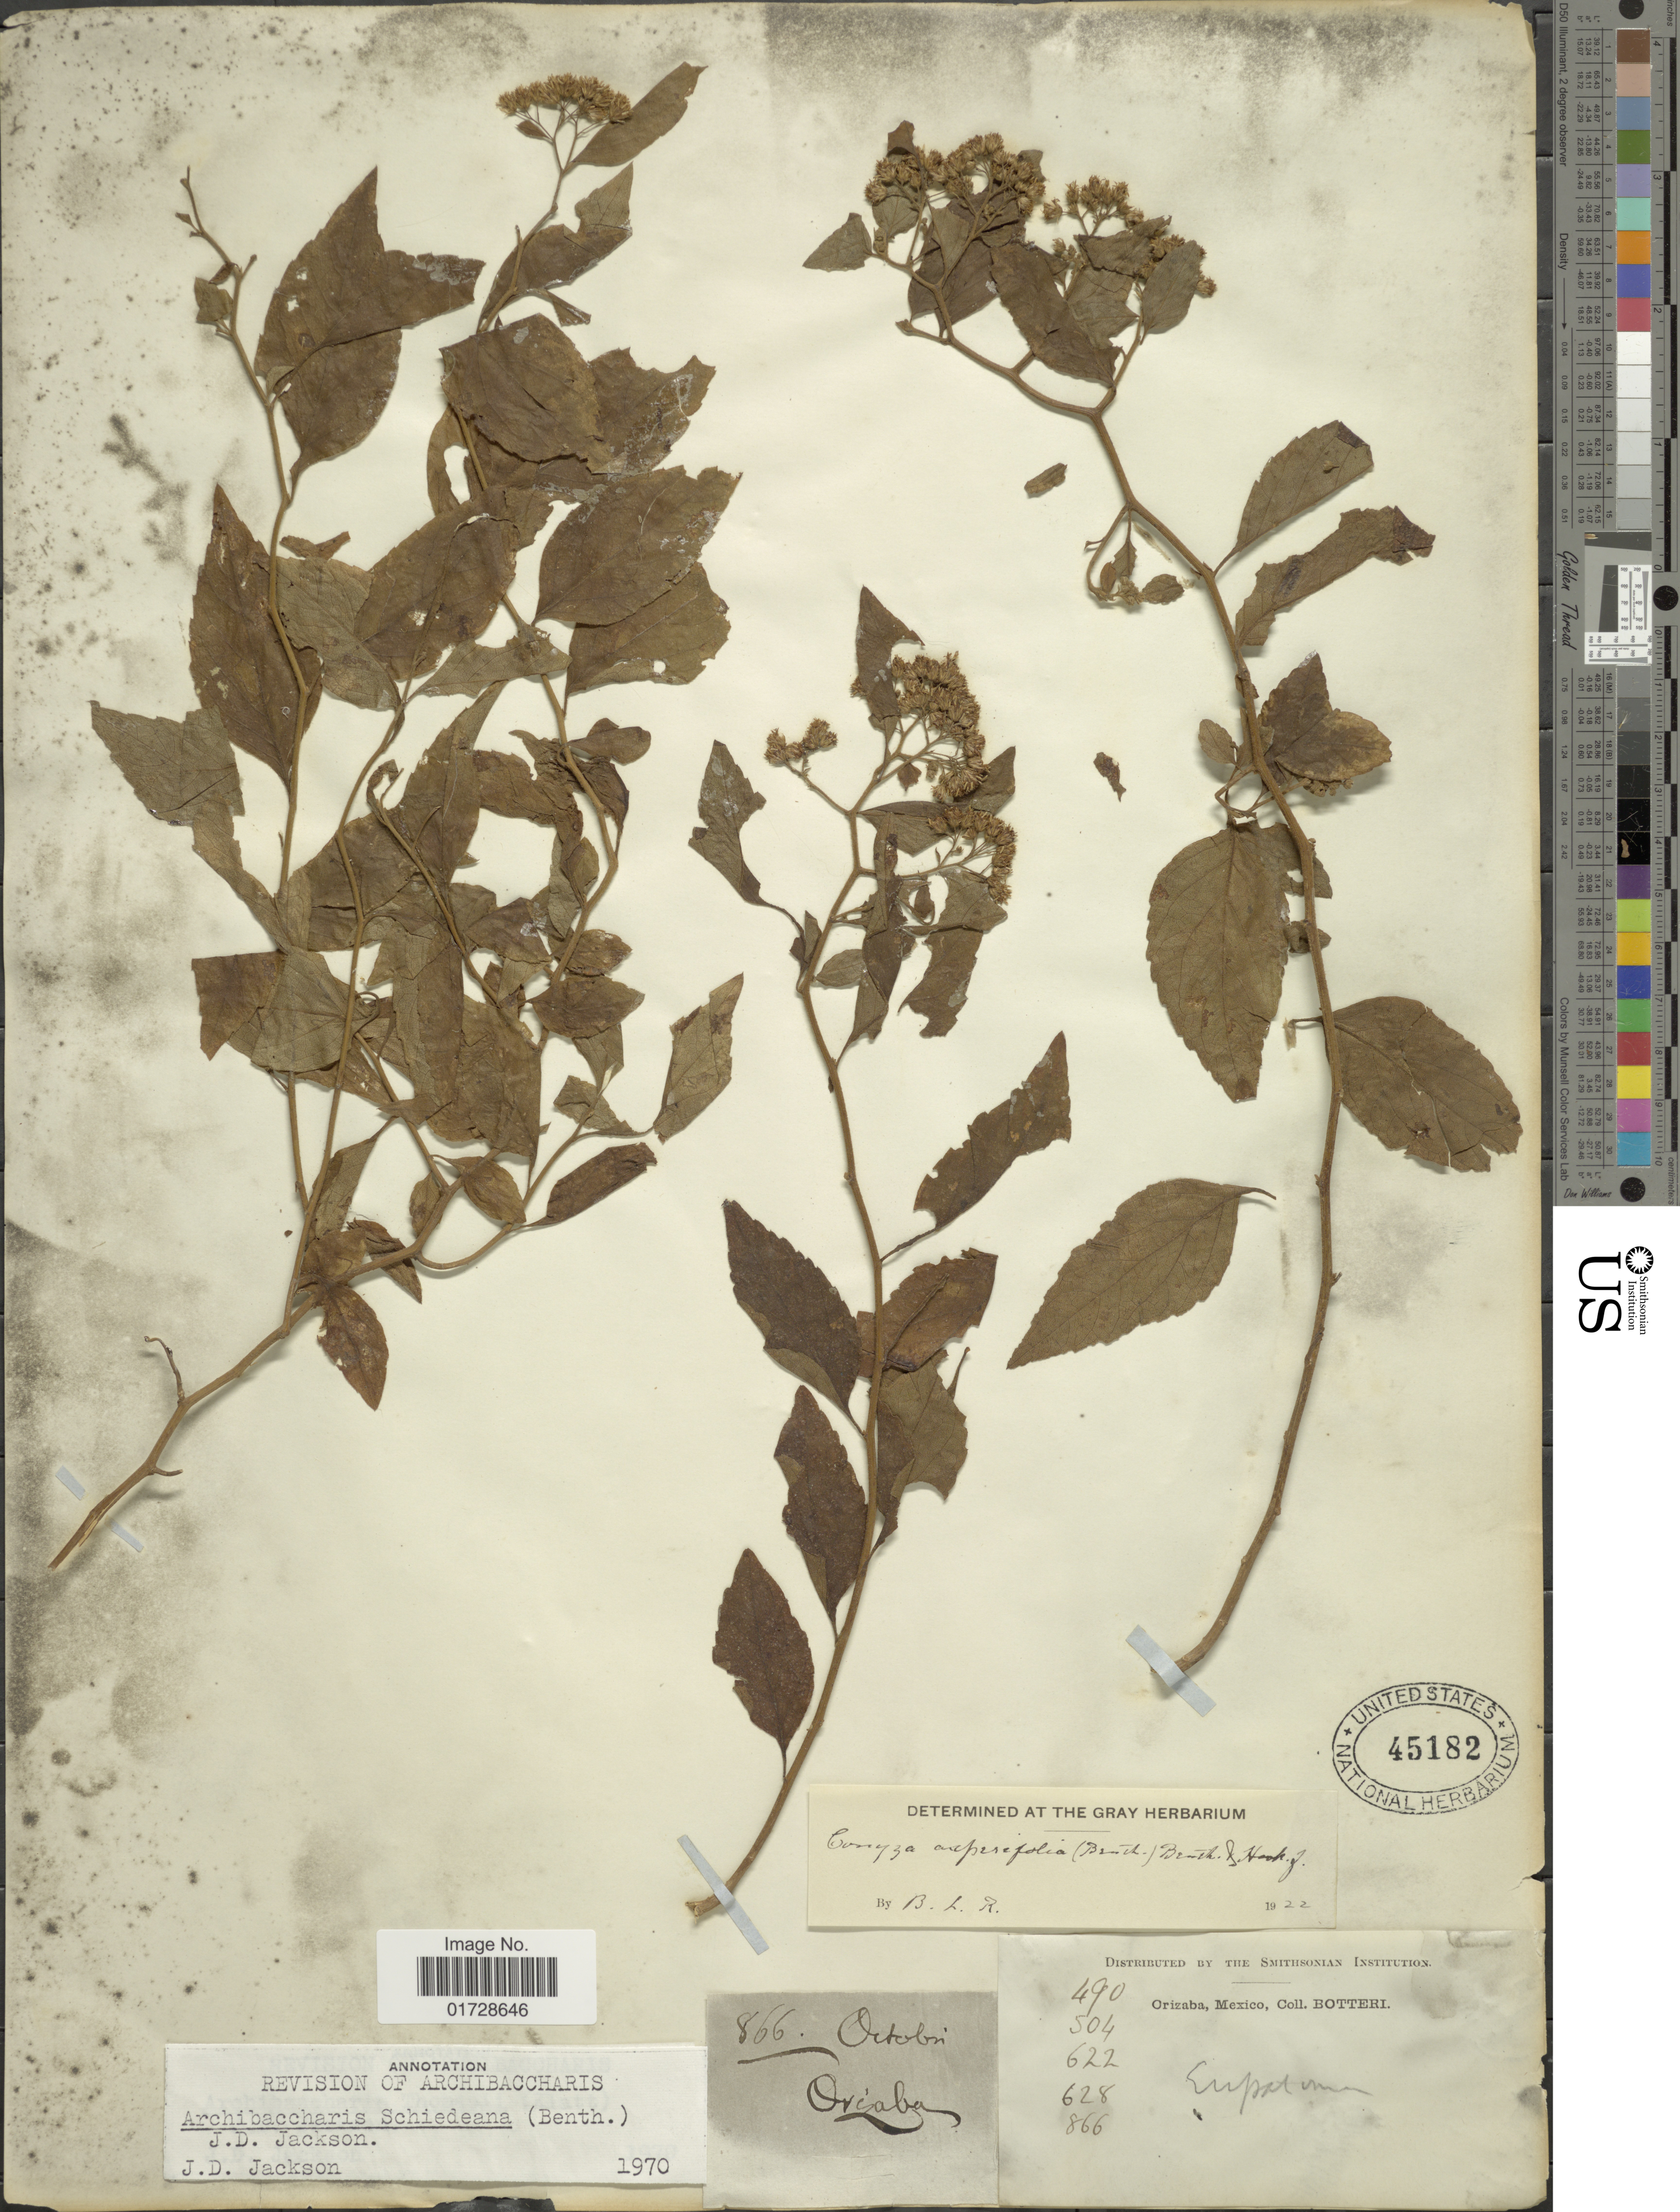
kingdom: Plantae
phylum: Tracheophyta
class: Magnoliopsida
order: Asterales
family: Asteraceae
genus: Archibaccharis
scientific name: Archibaccharis schiedeana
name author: (Benth.) J.D. Jacks.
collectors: -. Botteri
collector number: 866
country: Mexico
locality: Orizaba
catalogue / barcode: US 45182